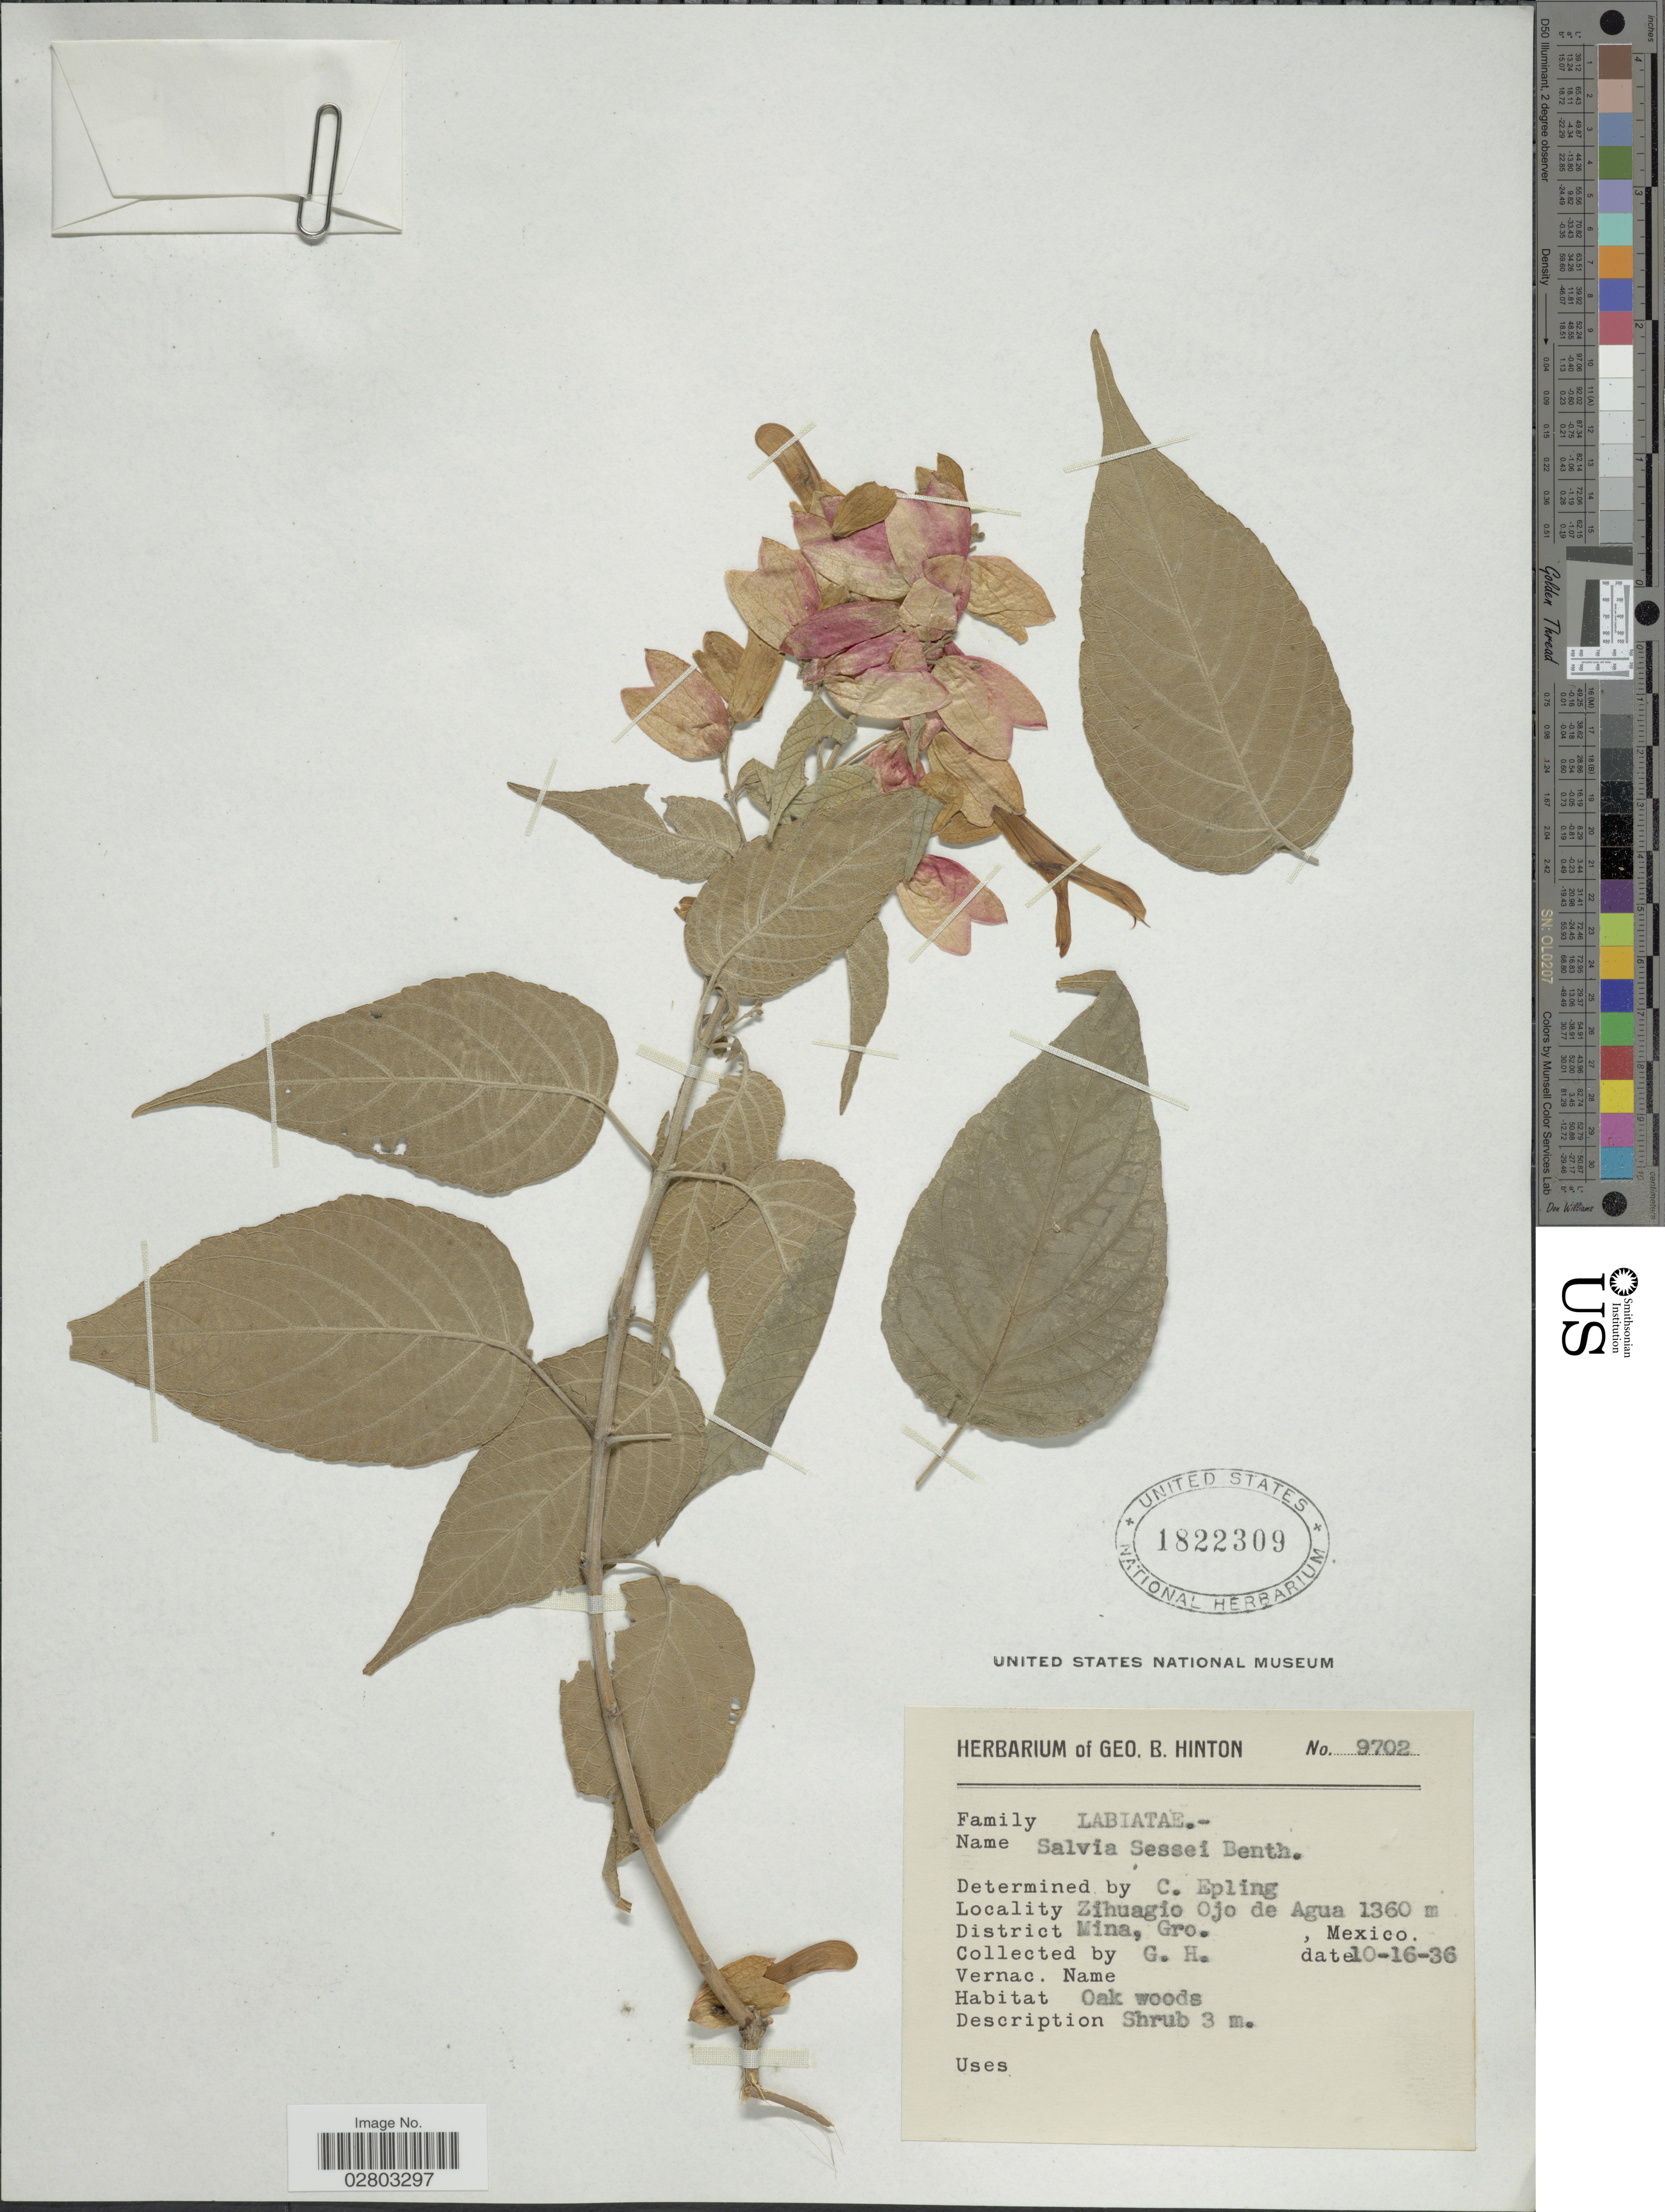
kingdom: Plantae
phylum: Tracheophyta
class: Magnoliopsida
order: Lamiales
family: Lamiaceae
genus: Salvia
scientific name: Salvia sessei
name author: Benth.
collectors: G. B. Hinton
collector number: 9702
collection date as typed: Transcribed d/m/y: 16/10/36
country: Mexico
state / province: Guerrero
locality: Zihuagio Ojo de Agua, District Mina.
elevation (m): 1360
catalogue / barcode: US 1822309